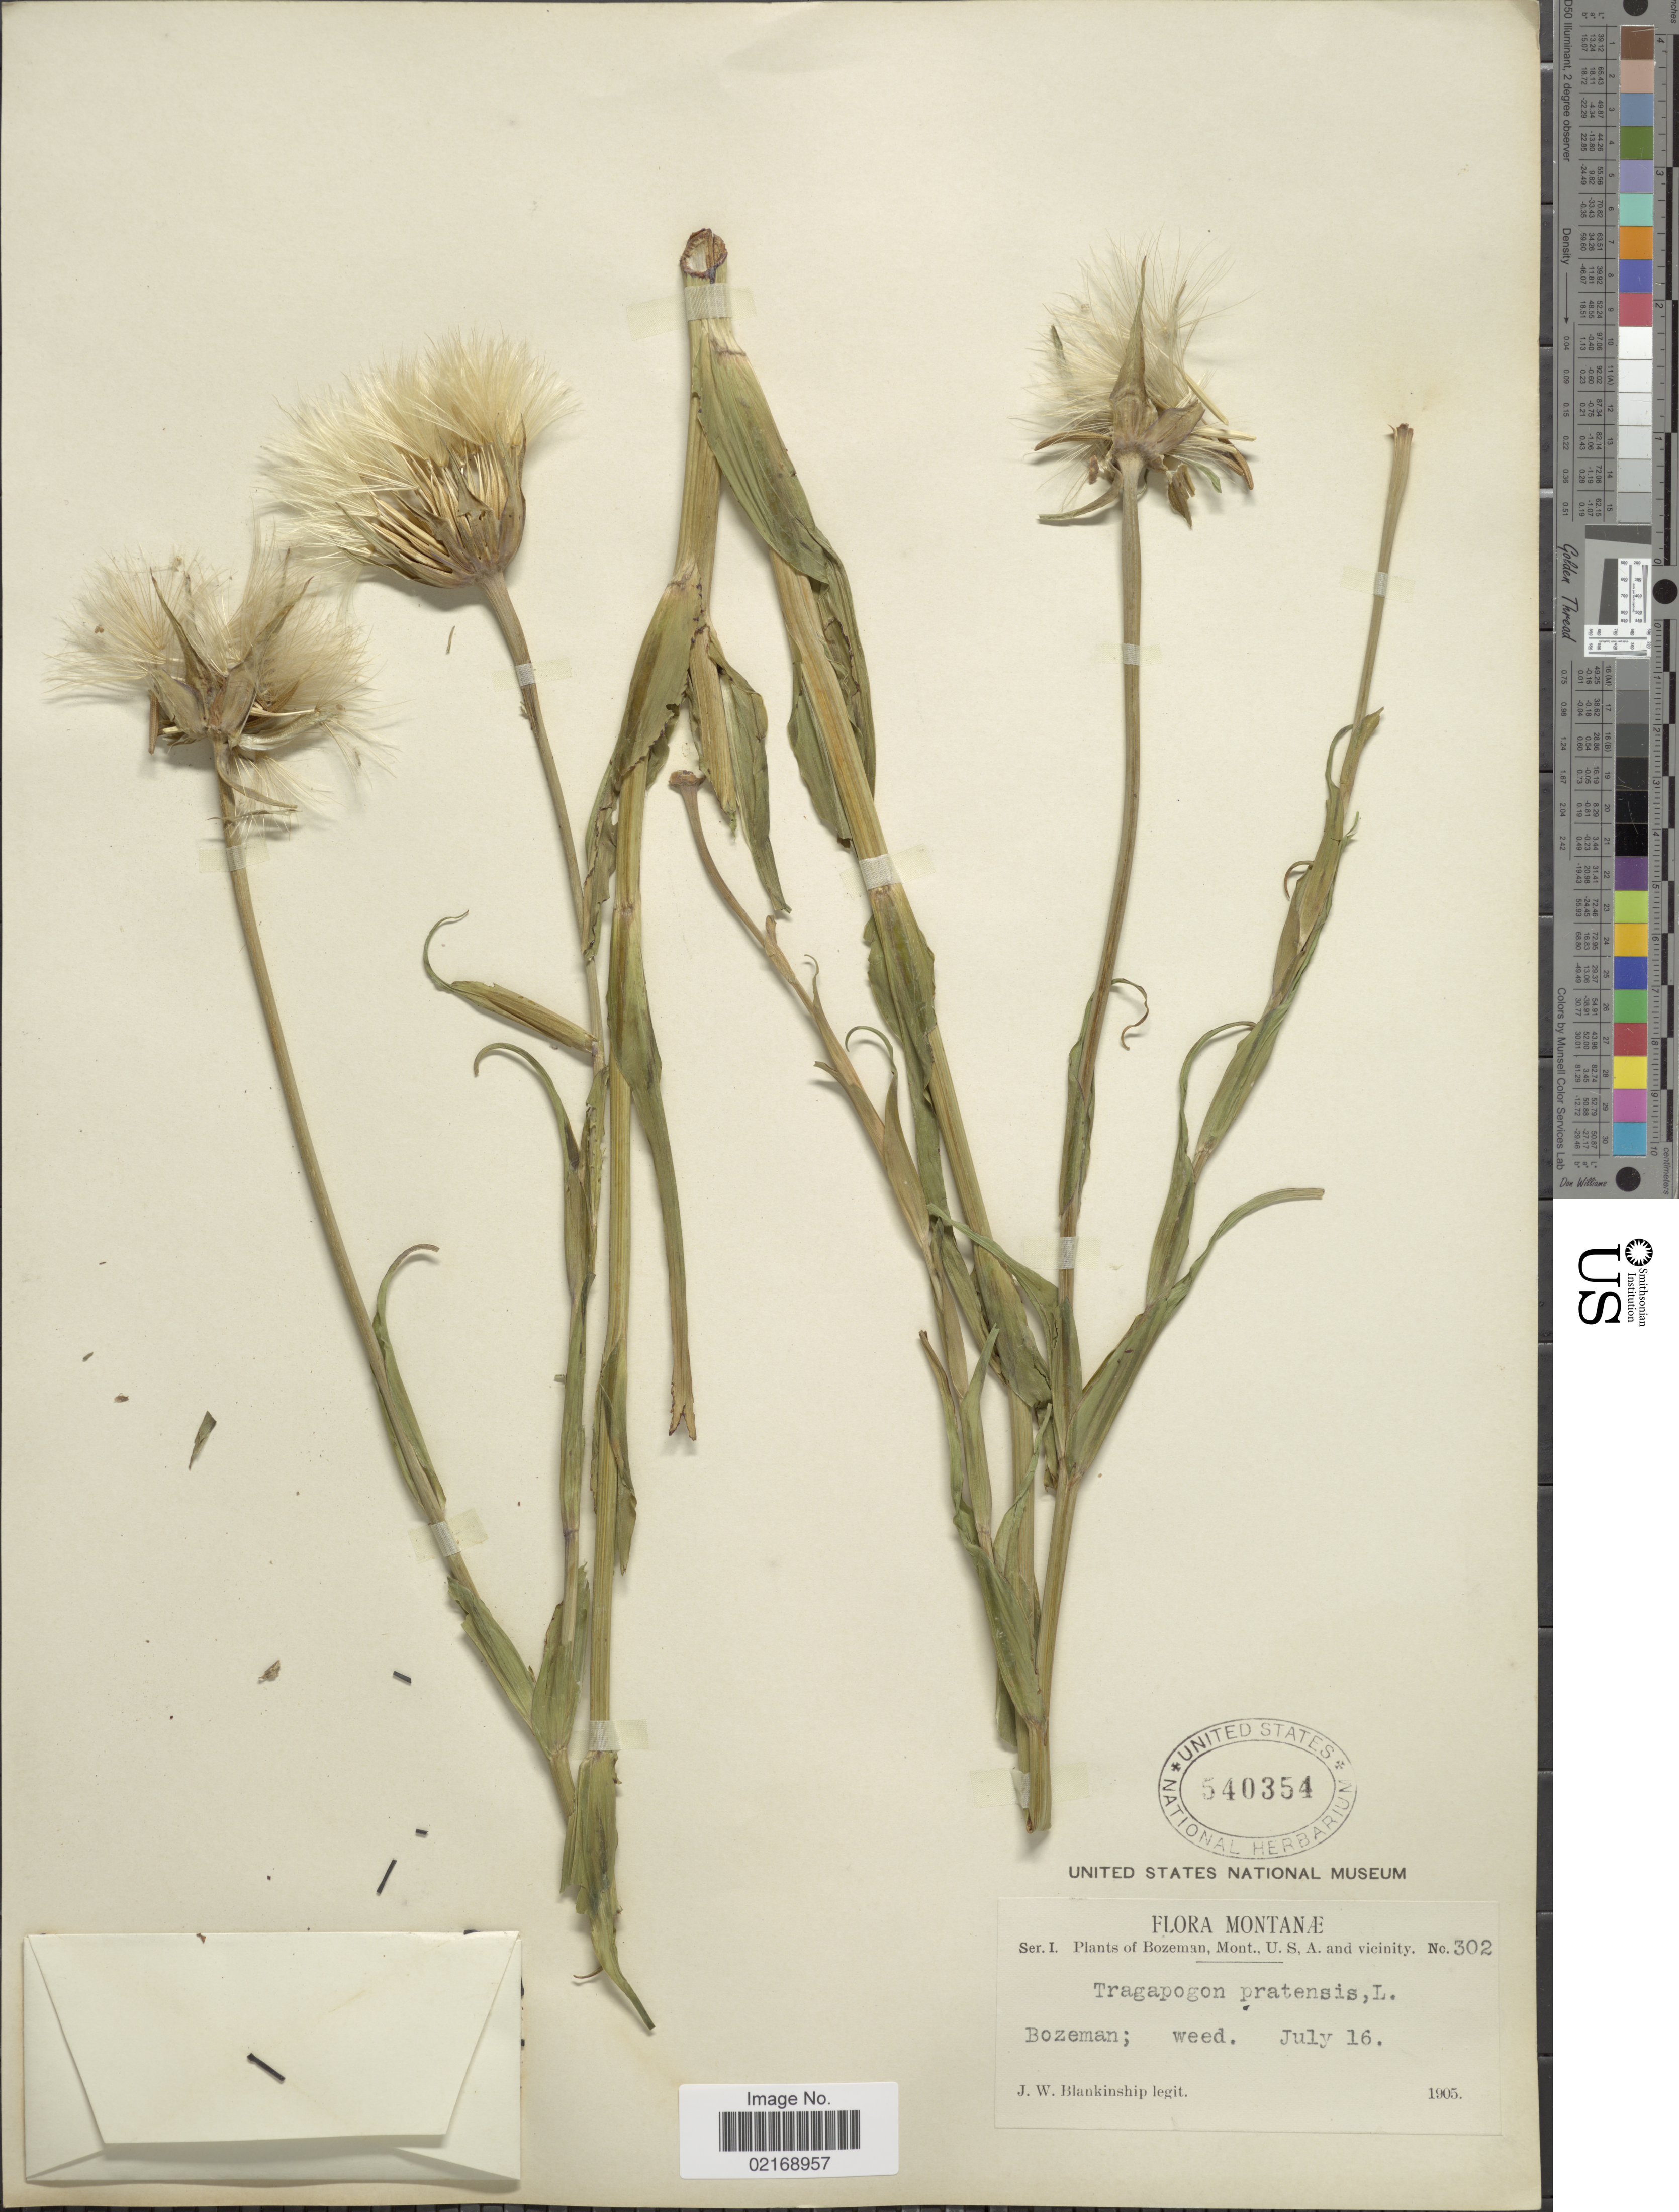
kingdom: Plantae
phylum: Tracheophyta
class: Magnoliopsida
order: Asterales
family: Asteraceae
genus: Tragopogon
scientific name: Tragopogon pratensis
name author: L.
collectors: J. W. Blankinship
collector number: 302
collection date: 1905-07-16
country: United States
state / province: Montana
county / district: Gallatin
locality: Bozeman and vicinity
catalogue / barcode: US 540354